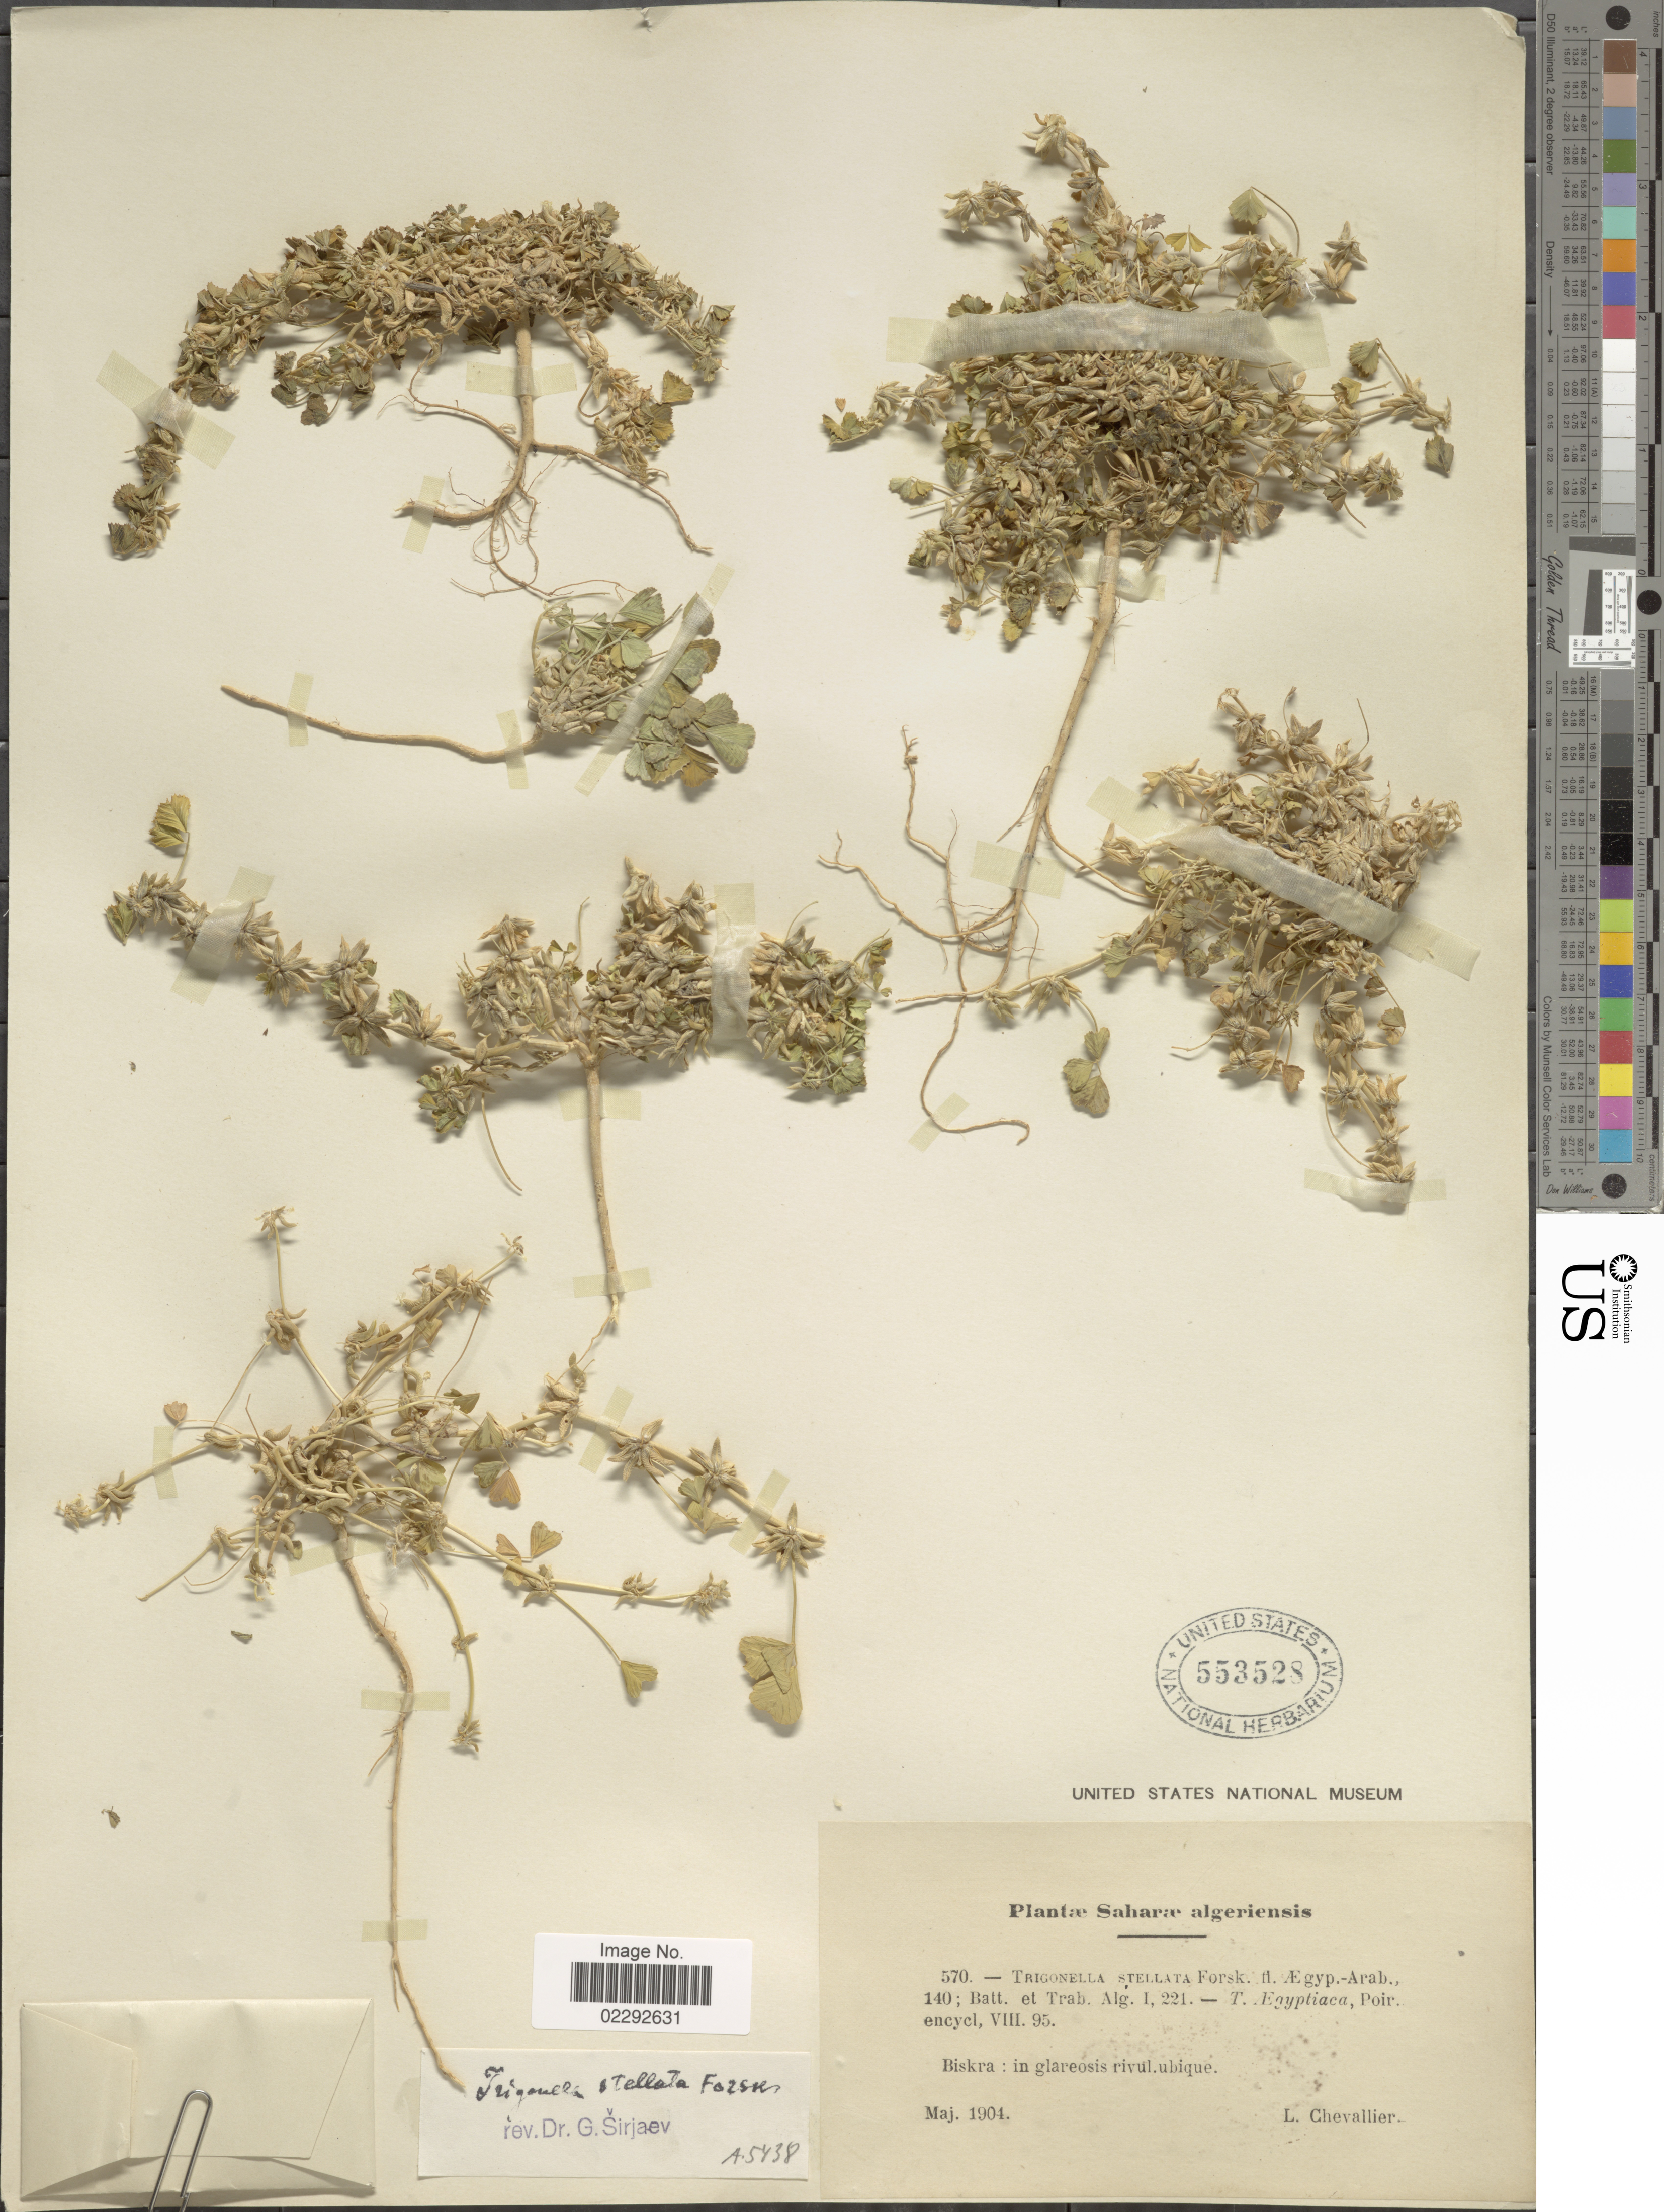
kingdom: Plantae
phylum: Tracheophyta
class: Magnoliopsida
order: Fabales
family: Fabaceae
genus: Trigonella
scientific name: Trigonella stellata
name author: Forssk.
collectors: L. Chevallier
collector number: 570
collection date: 1904-05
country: Algeria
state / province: Biskra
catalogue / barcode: US 553528